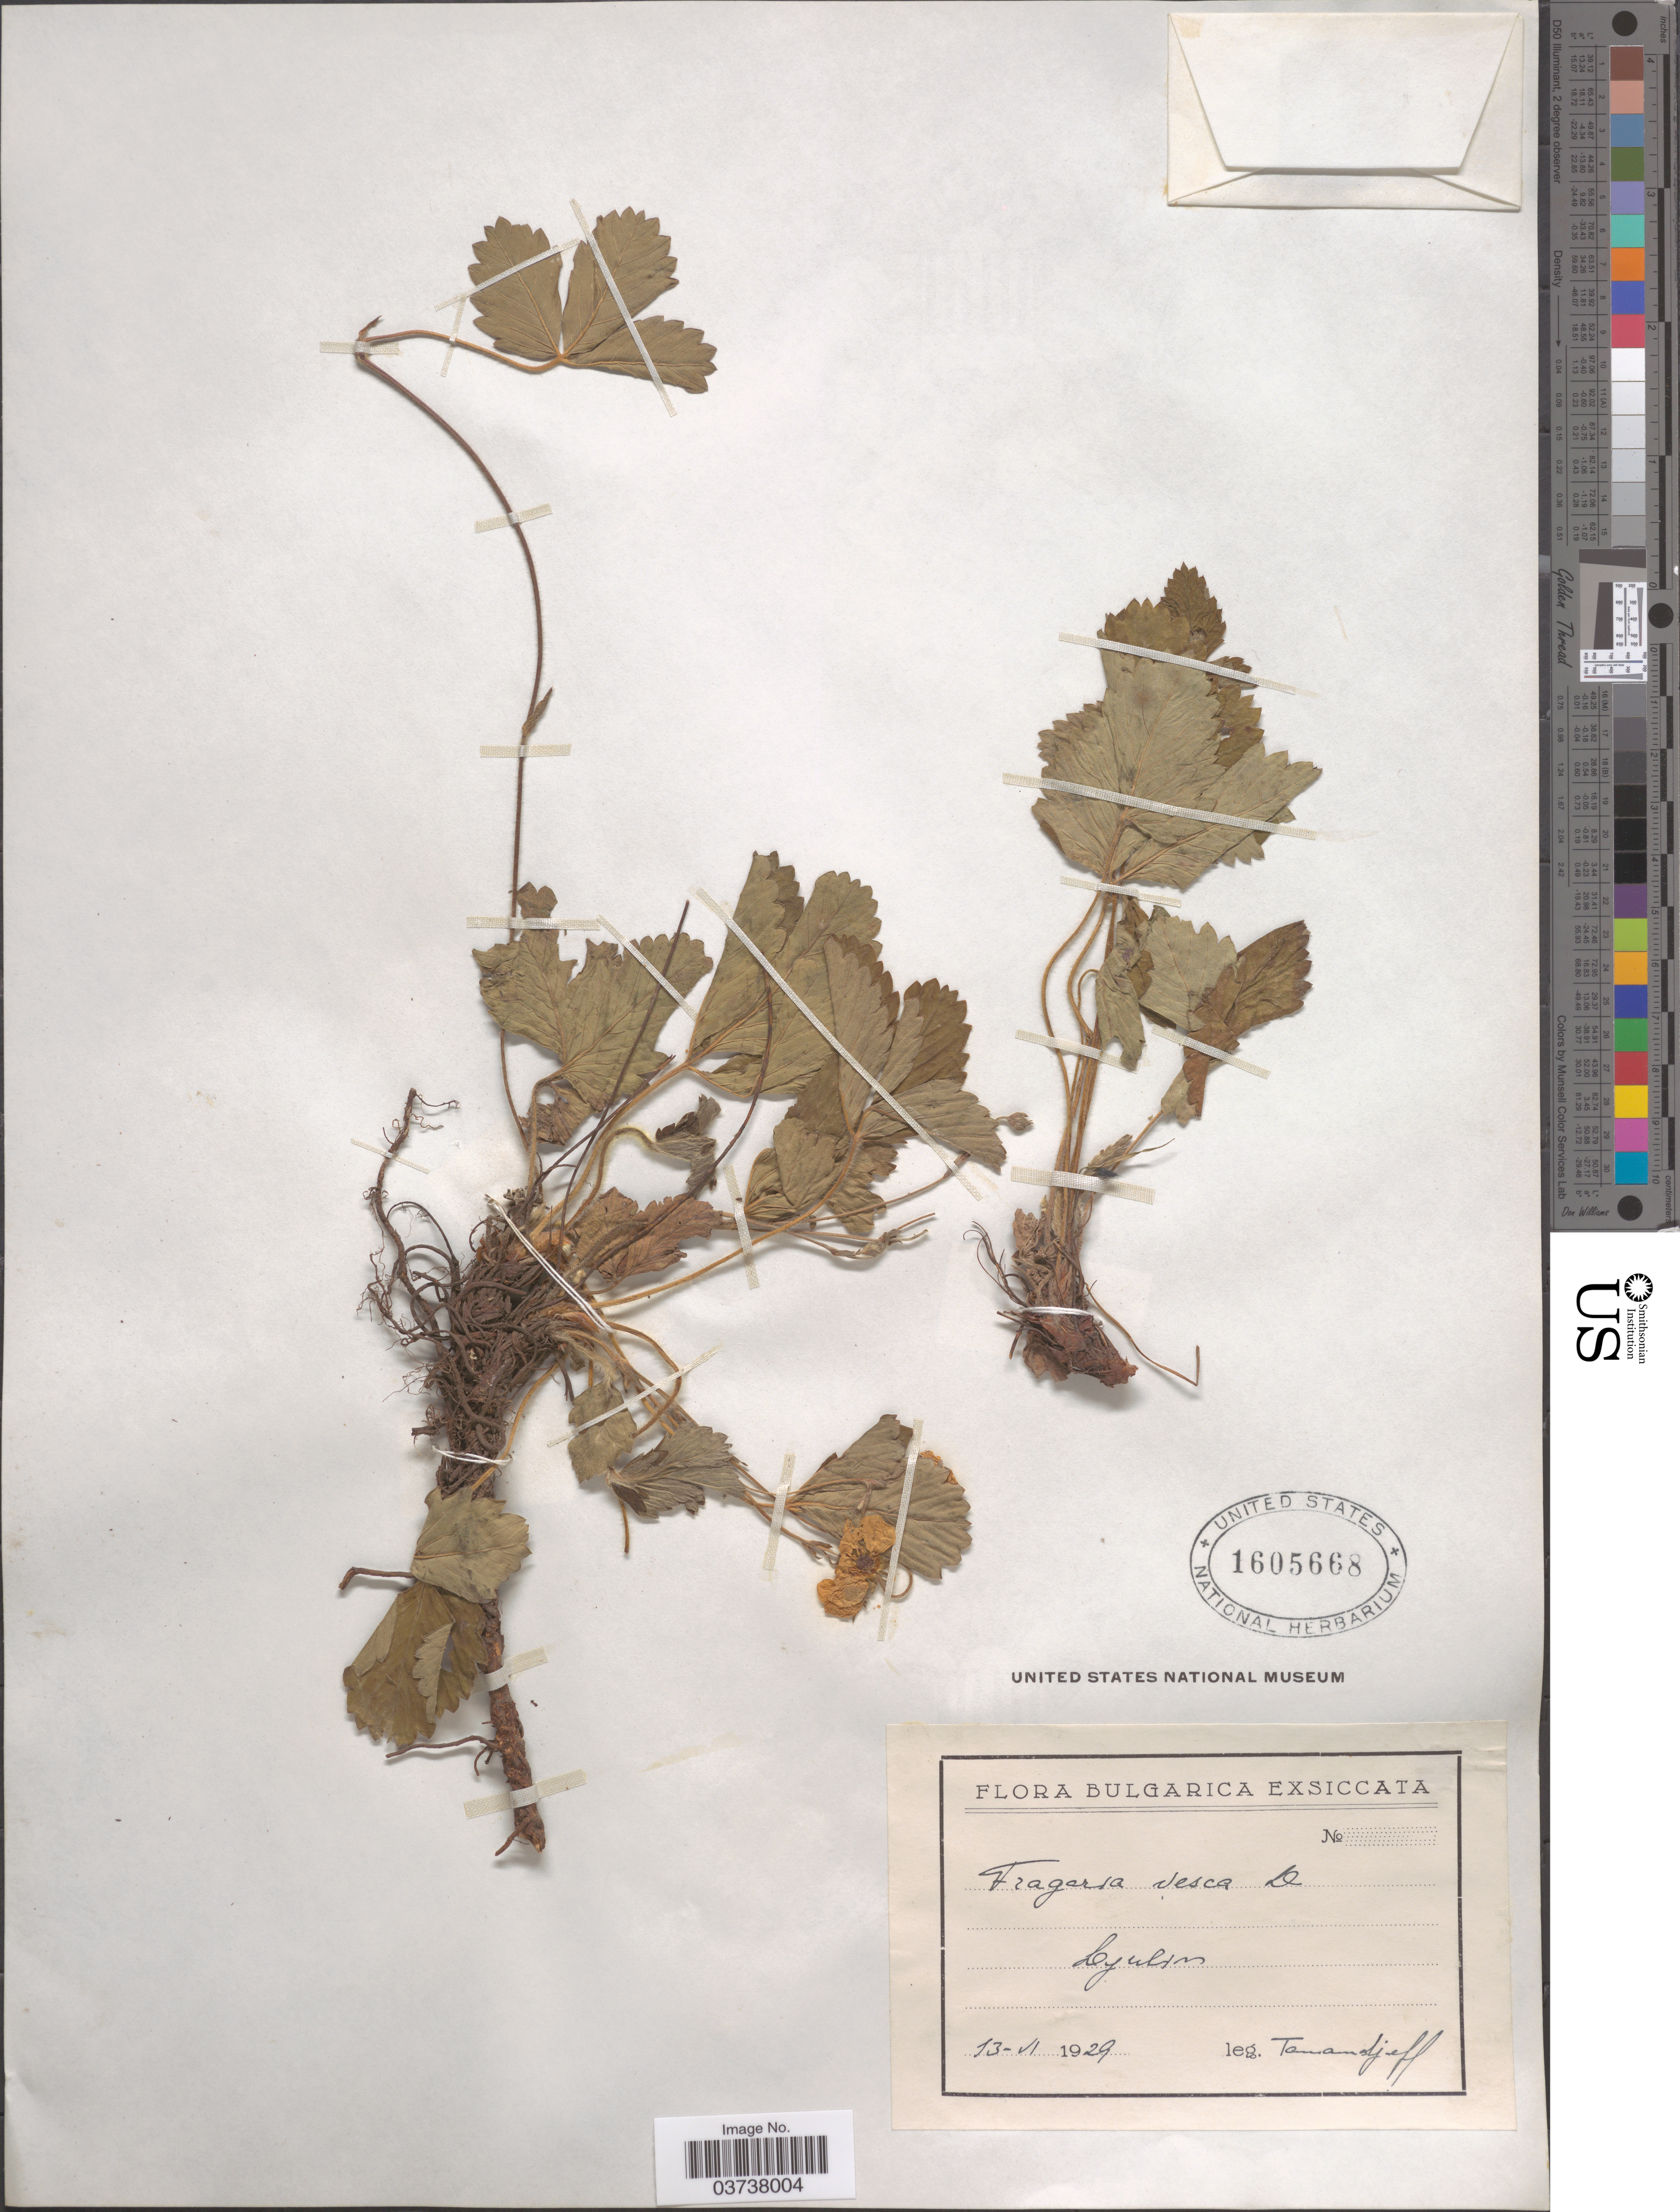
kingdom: Plantae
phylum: Tracheophyta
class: Magnoliopsida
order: Rosales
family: Rosaceae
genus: Fragaria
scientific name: Fragaria vesca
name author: L.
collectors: -. Tamandjeff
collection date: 1929-06-13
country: Bulgaria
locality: Bulgarica Exsiccata. Ljulrn [interpreted].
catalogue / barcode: US 1605668